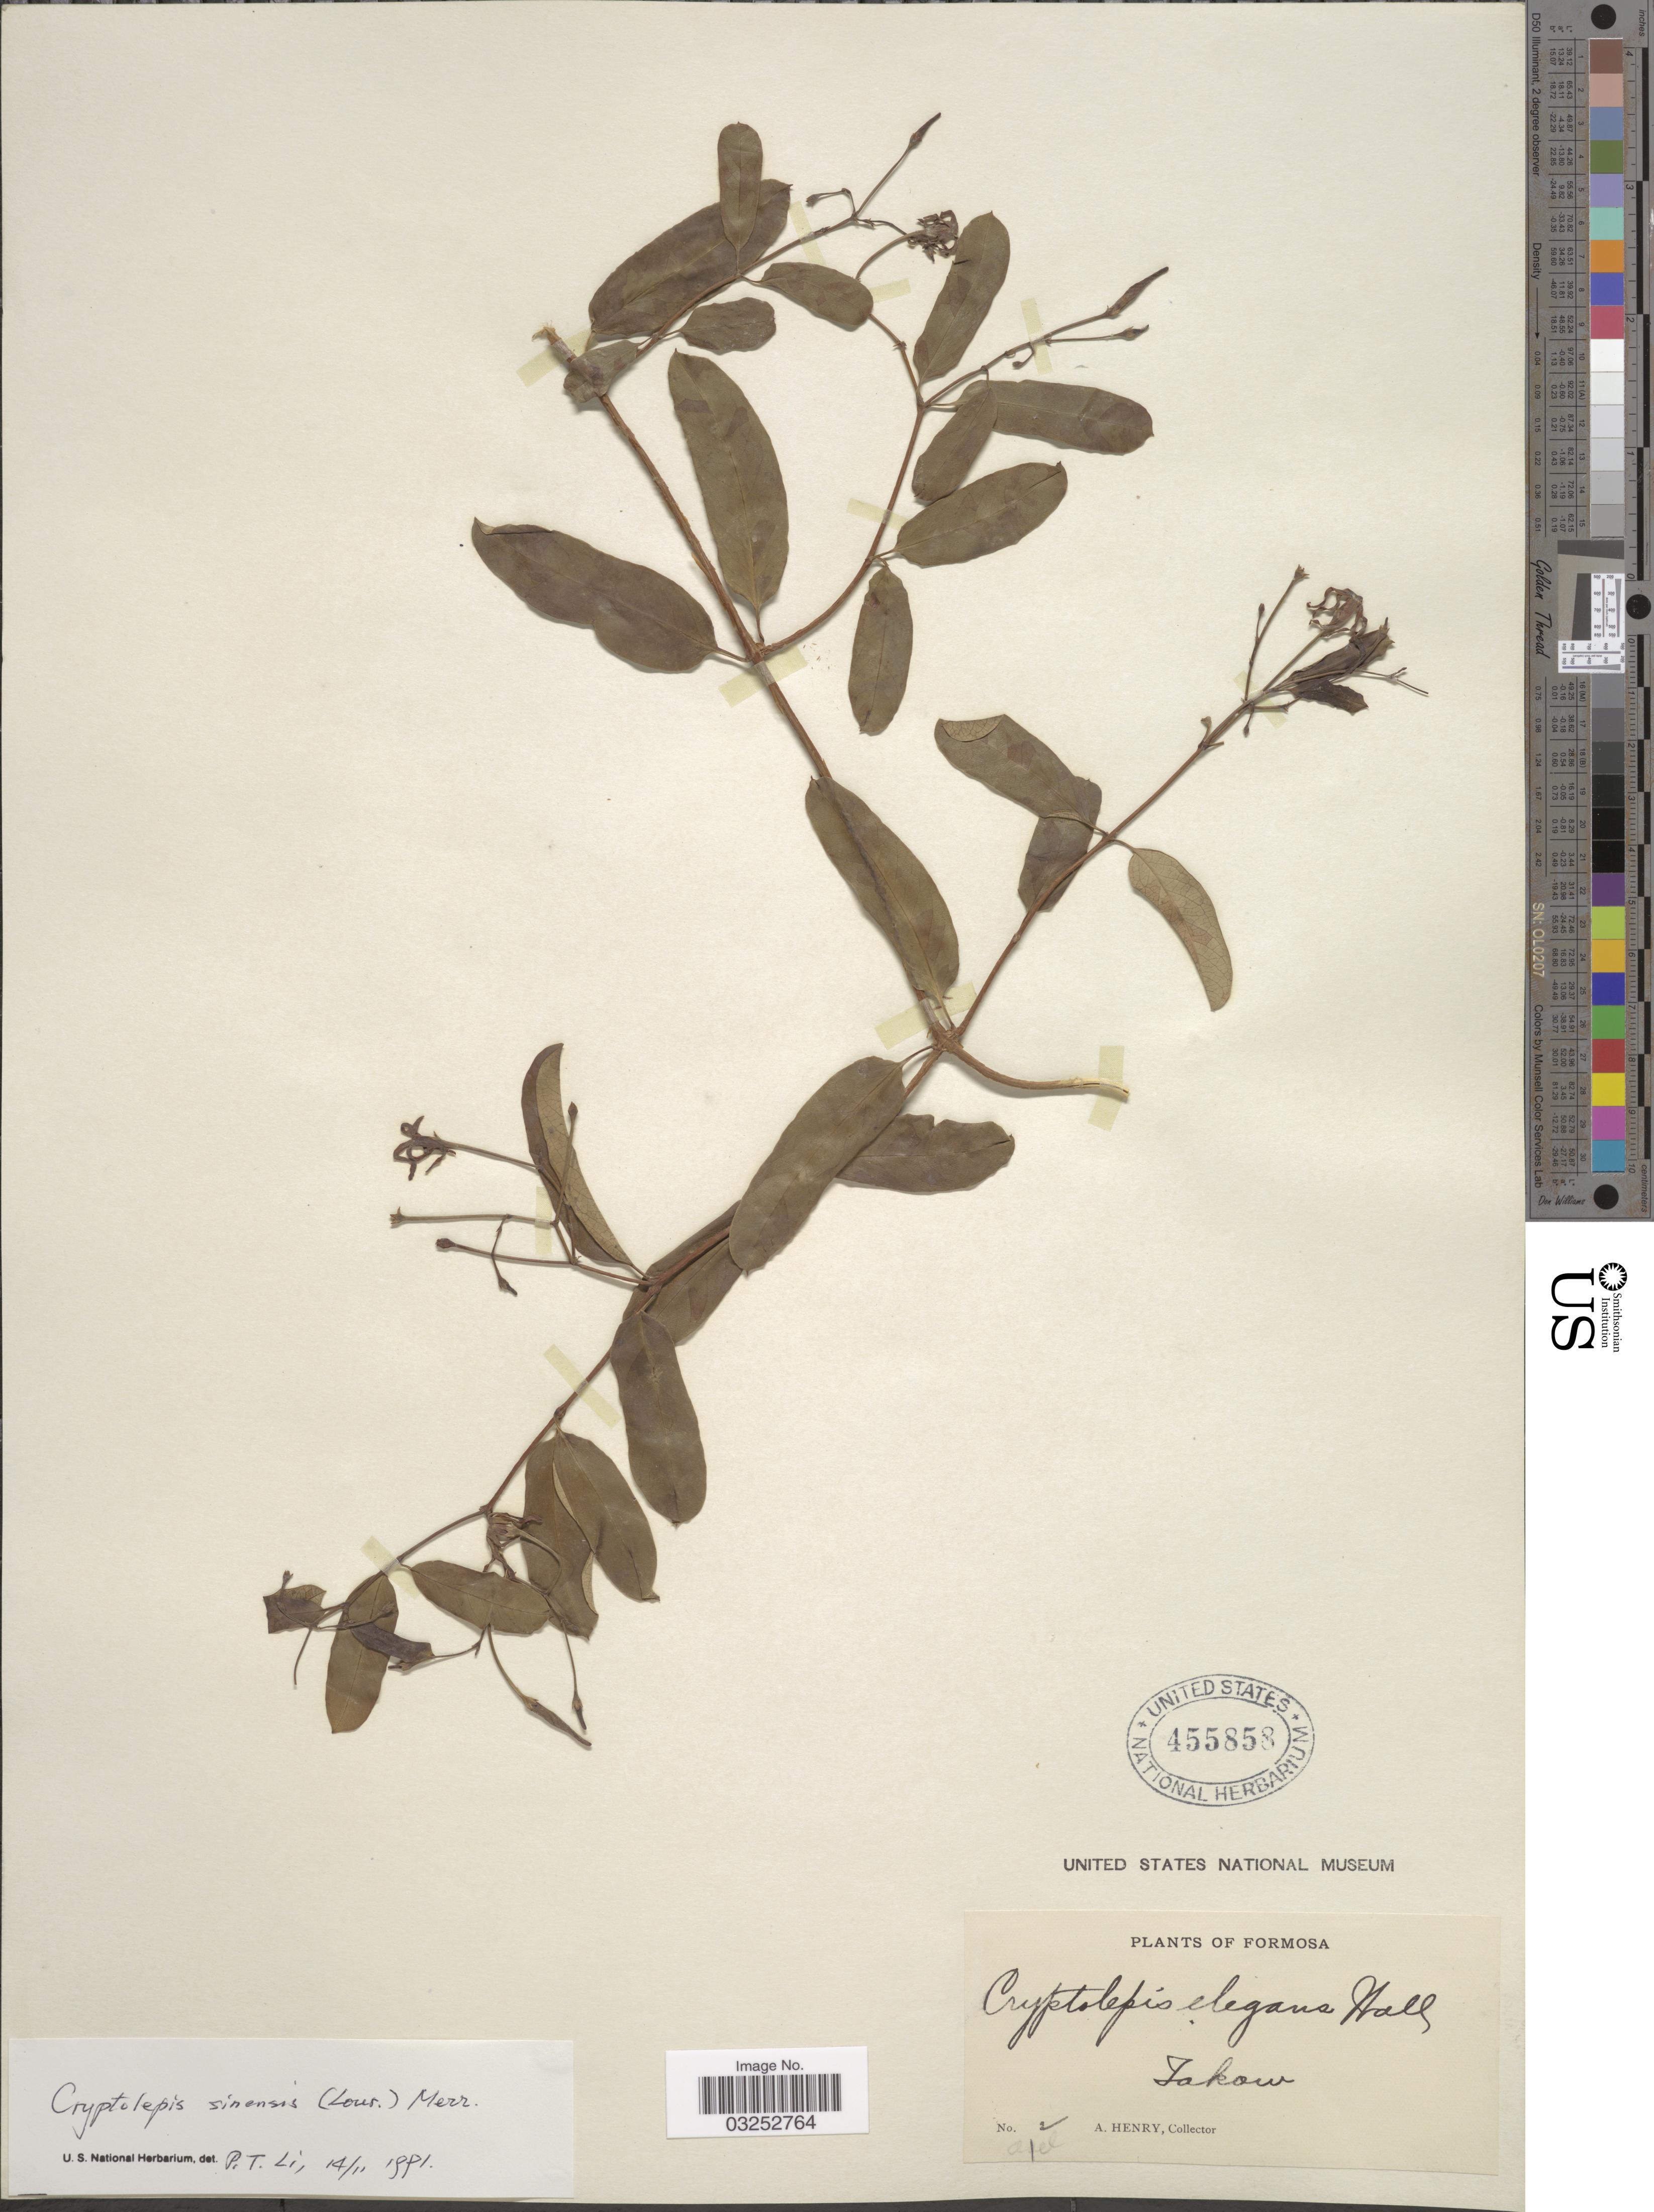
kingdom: Plantae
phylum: Tracheophyta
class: Magnoliopsida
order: Gentianales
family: Apocynaceae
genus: Cryptolepis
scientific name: Cryptolepis sinensis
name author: Merr.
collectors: A. Henry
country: Taiwan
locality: Formosa, Takow.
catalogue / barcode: US 455858